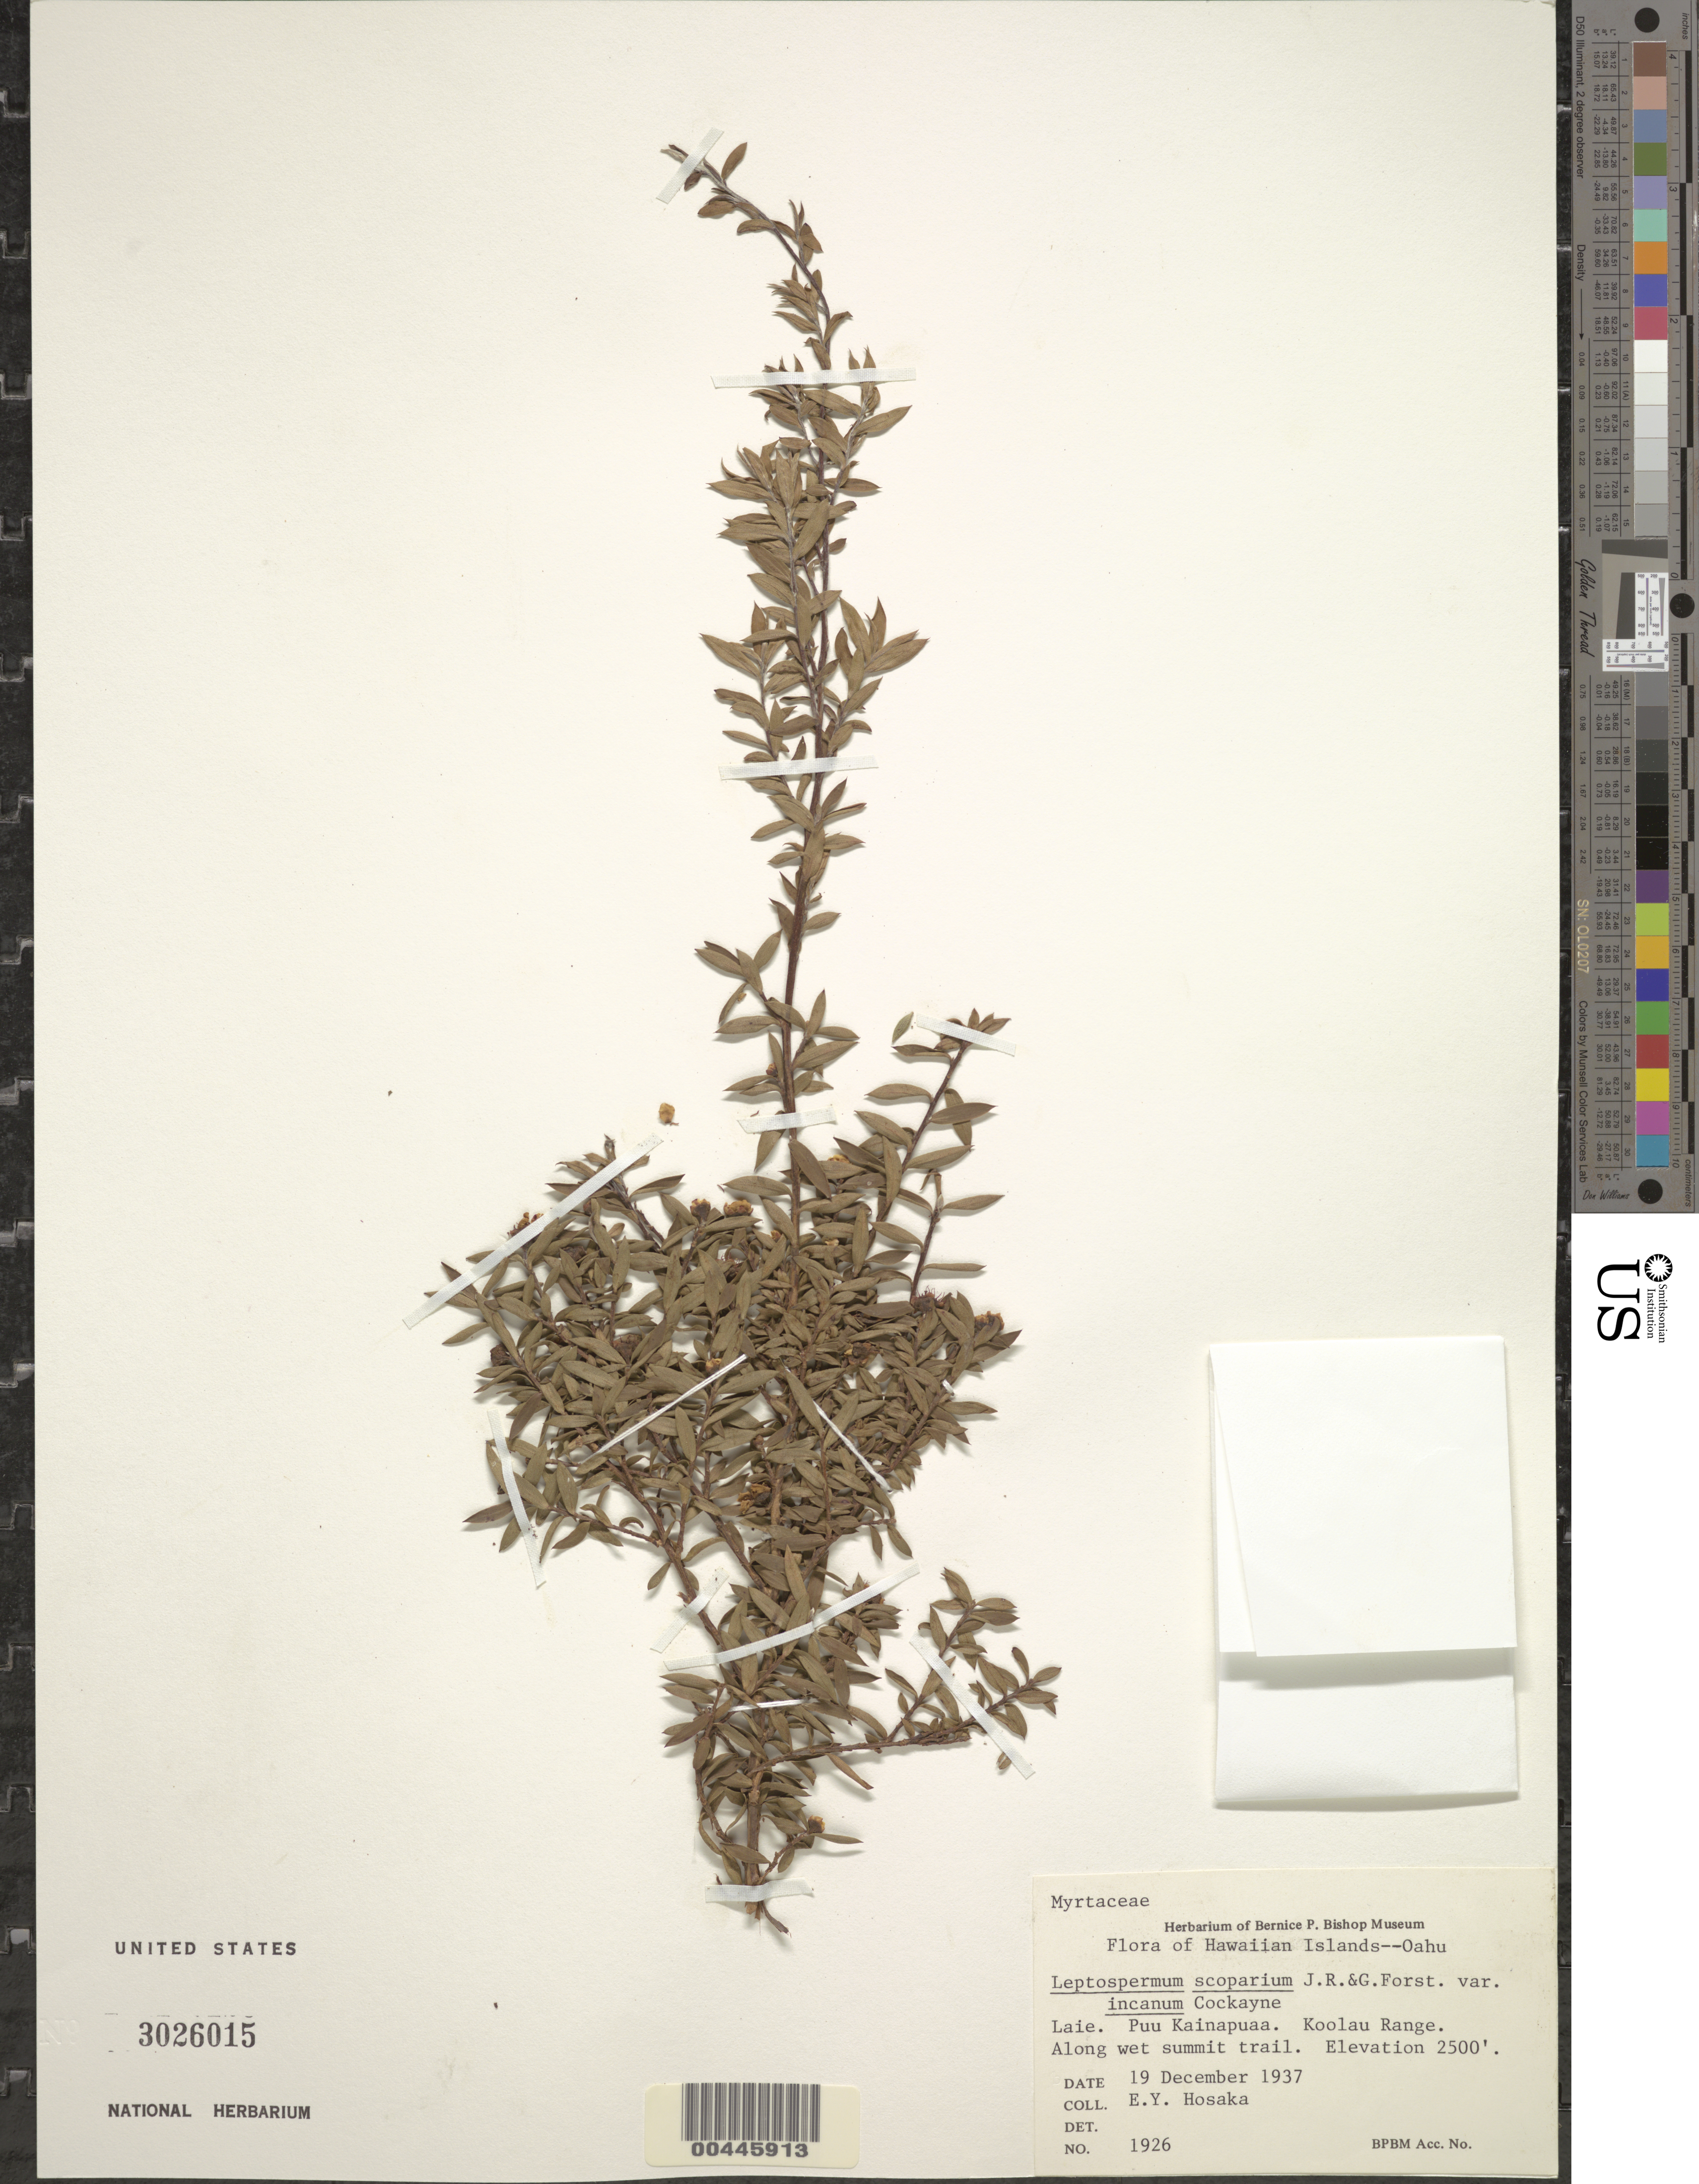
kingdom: Plantae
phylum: Tracheophyta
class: Magnoliopsida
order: Myrtales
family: Myrtaceae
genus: Leptospermum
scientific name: Leptospermum scoparium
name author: J.R. Forst. & G. Forst.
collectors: E. Y. Hosaka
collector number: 1926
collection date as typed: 19 Dec 1937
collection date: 1937-12-19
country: United States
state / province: Hawaii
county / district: Honolulu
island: Oahu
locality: Laie, Puu Kainapuaa, Koolau Range, along wet summit trail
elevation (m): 762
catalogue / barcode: US 3026015